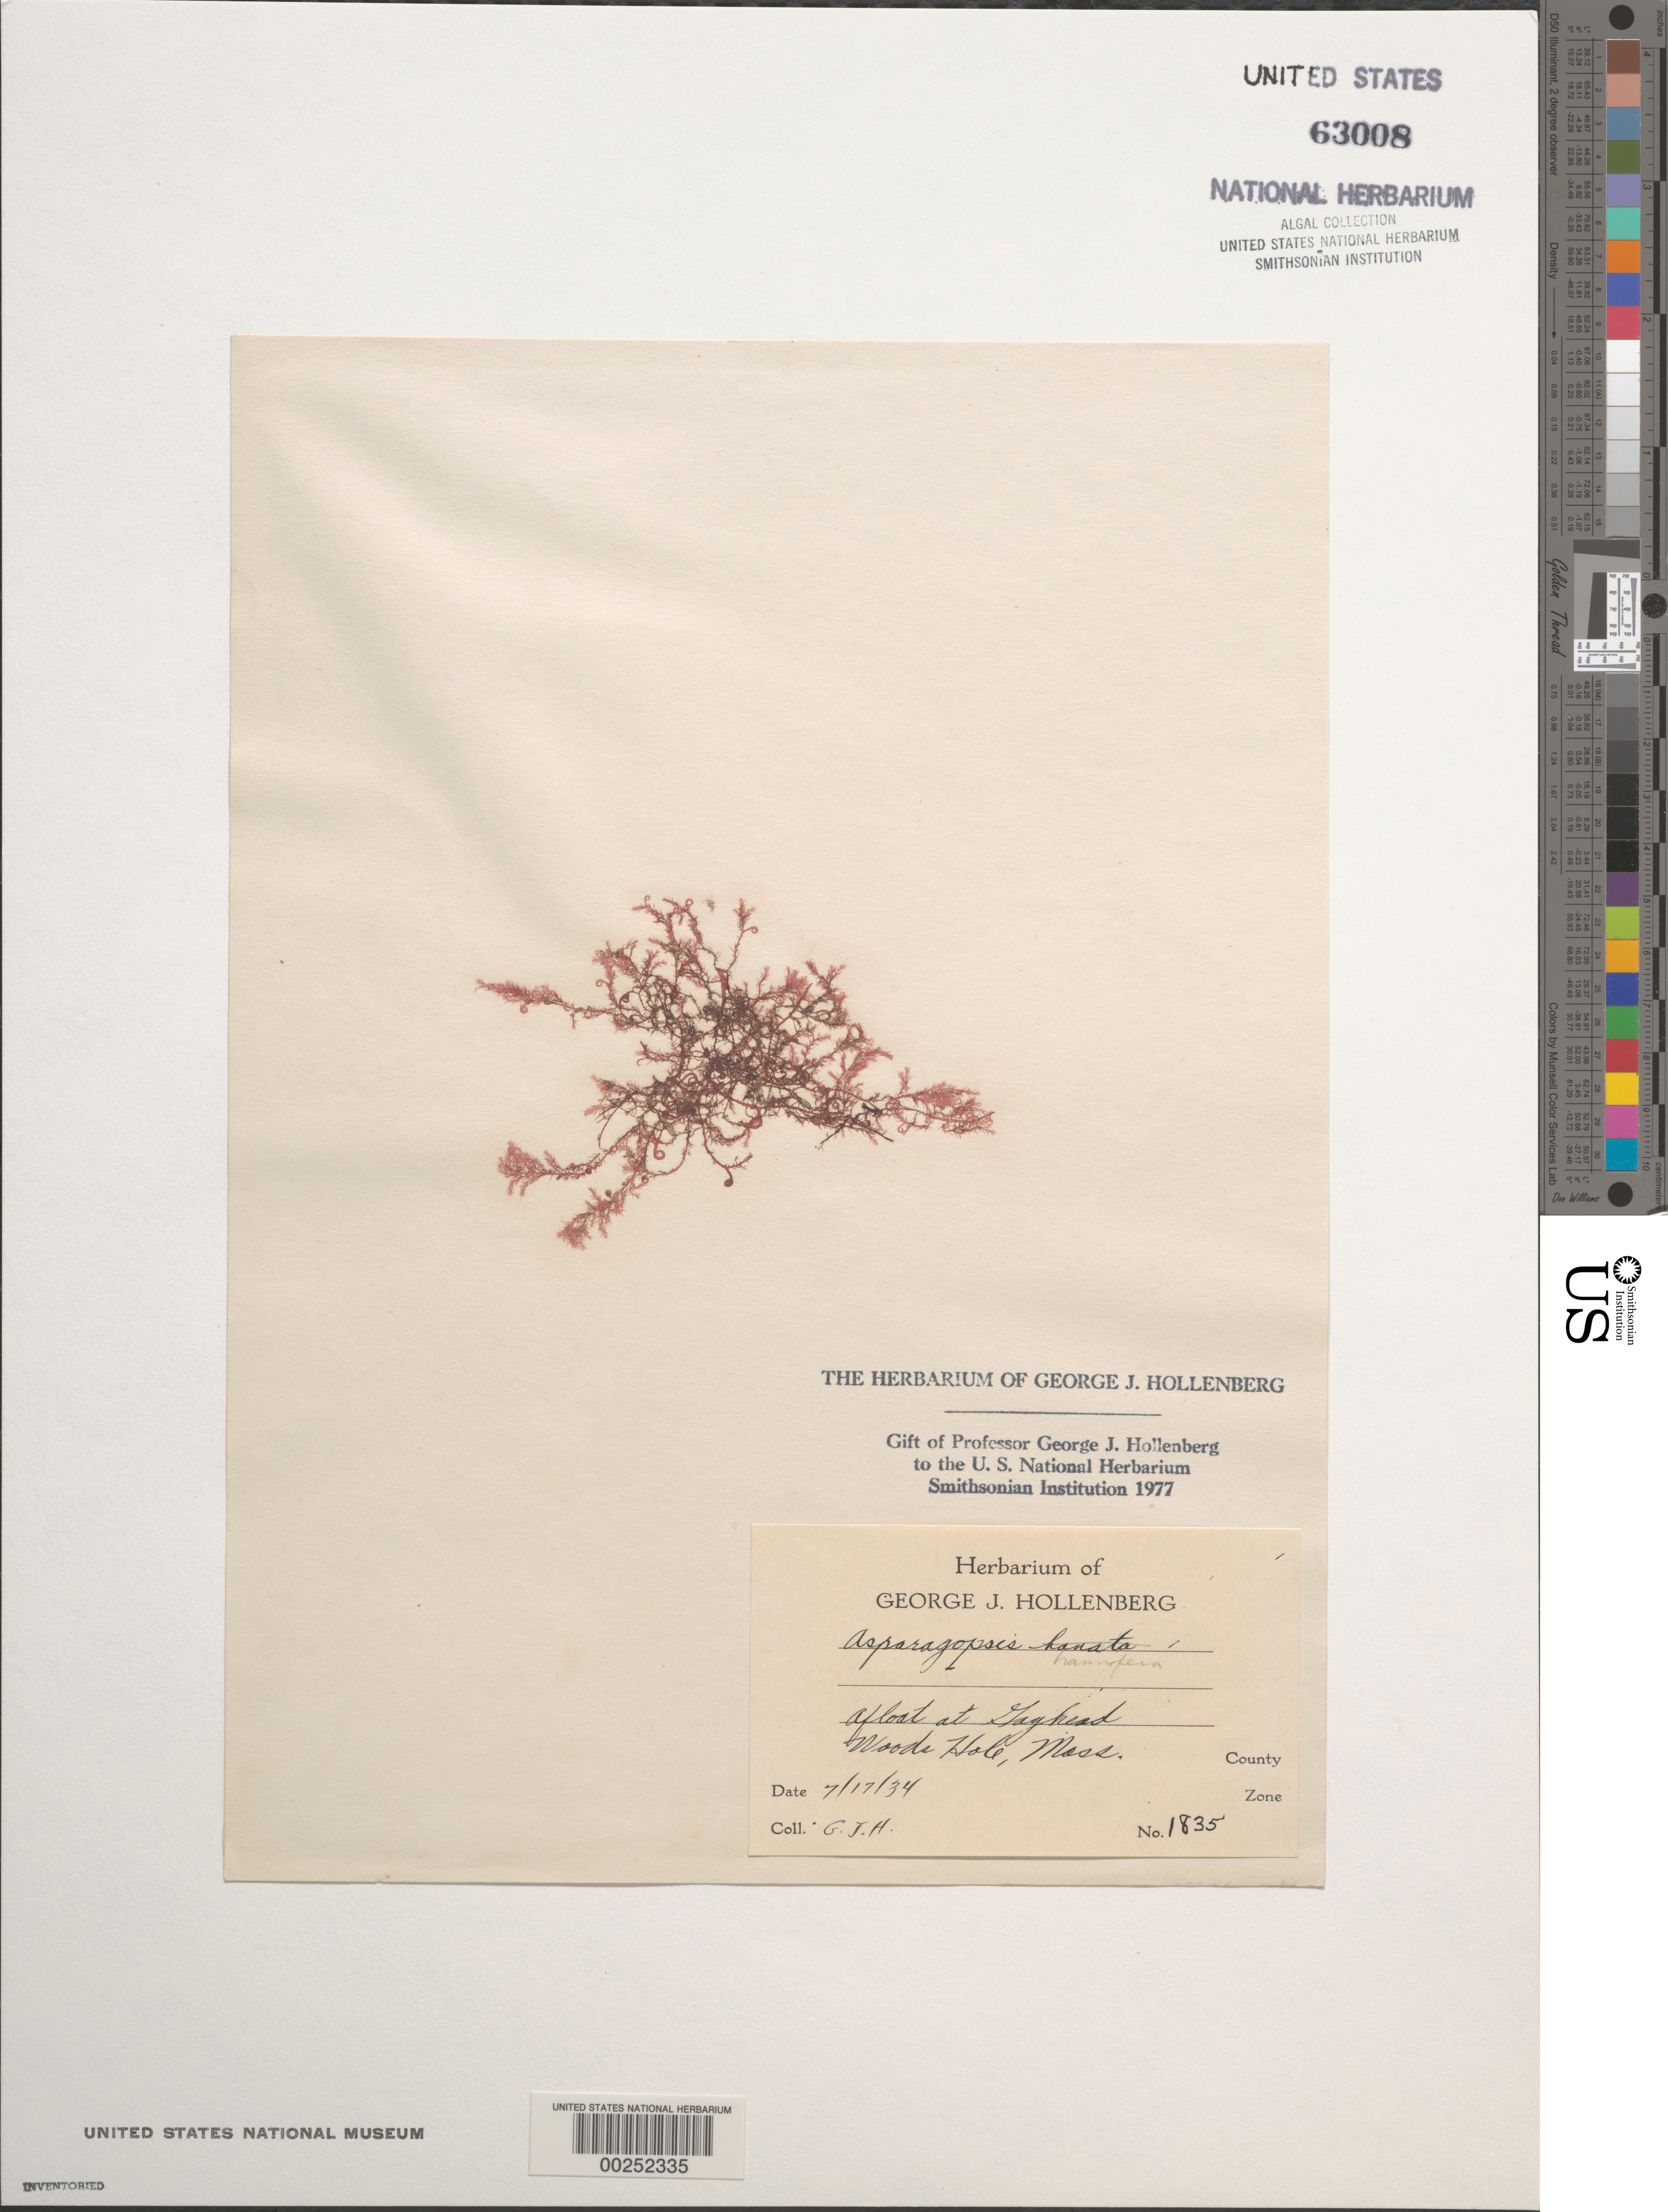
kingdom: Plantae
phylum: Rhodophyta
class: Florideophyceae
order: Bonnemaisoniales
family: Bonnemaisoniaceae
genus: Bonnemaisonia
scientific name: Bonnemaisonia hamifera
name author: P. Hariot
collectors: G. Hollenberg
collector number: GJH 1835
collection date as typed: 17 Jul 1934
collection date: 1934-07-17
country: United States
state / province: Massachusetts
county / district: Dukes County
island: Martha's Vineyard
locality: Gay Head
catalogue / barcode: US 63008